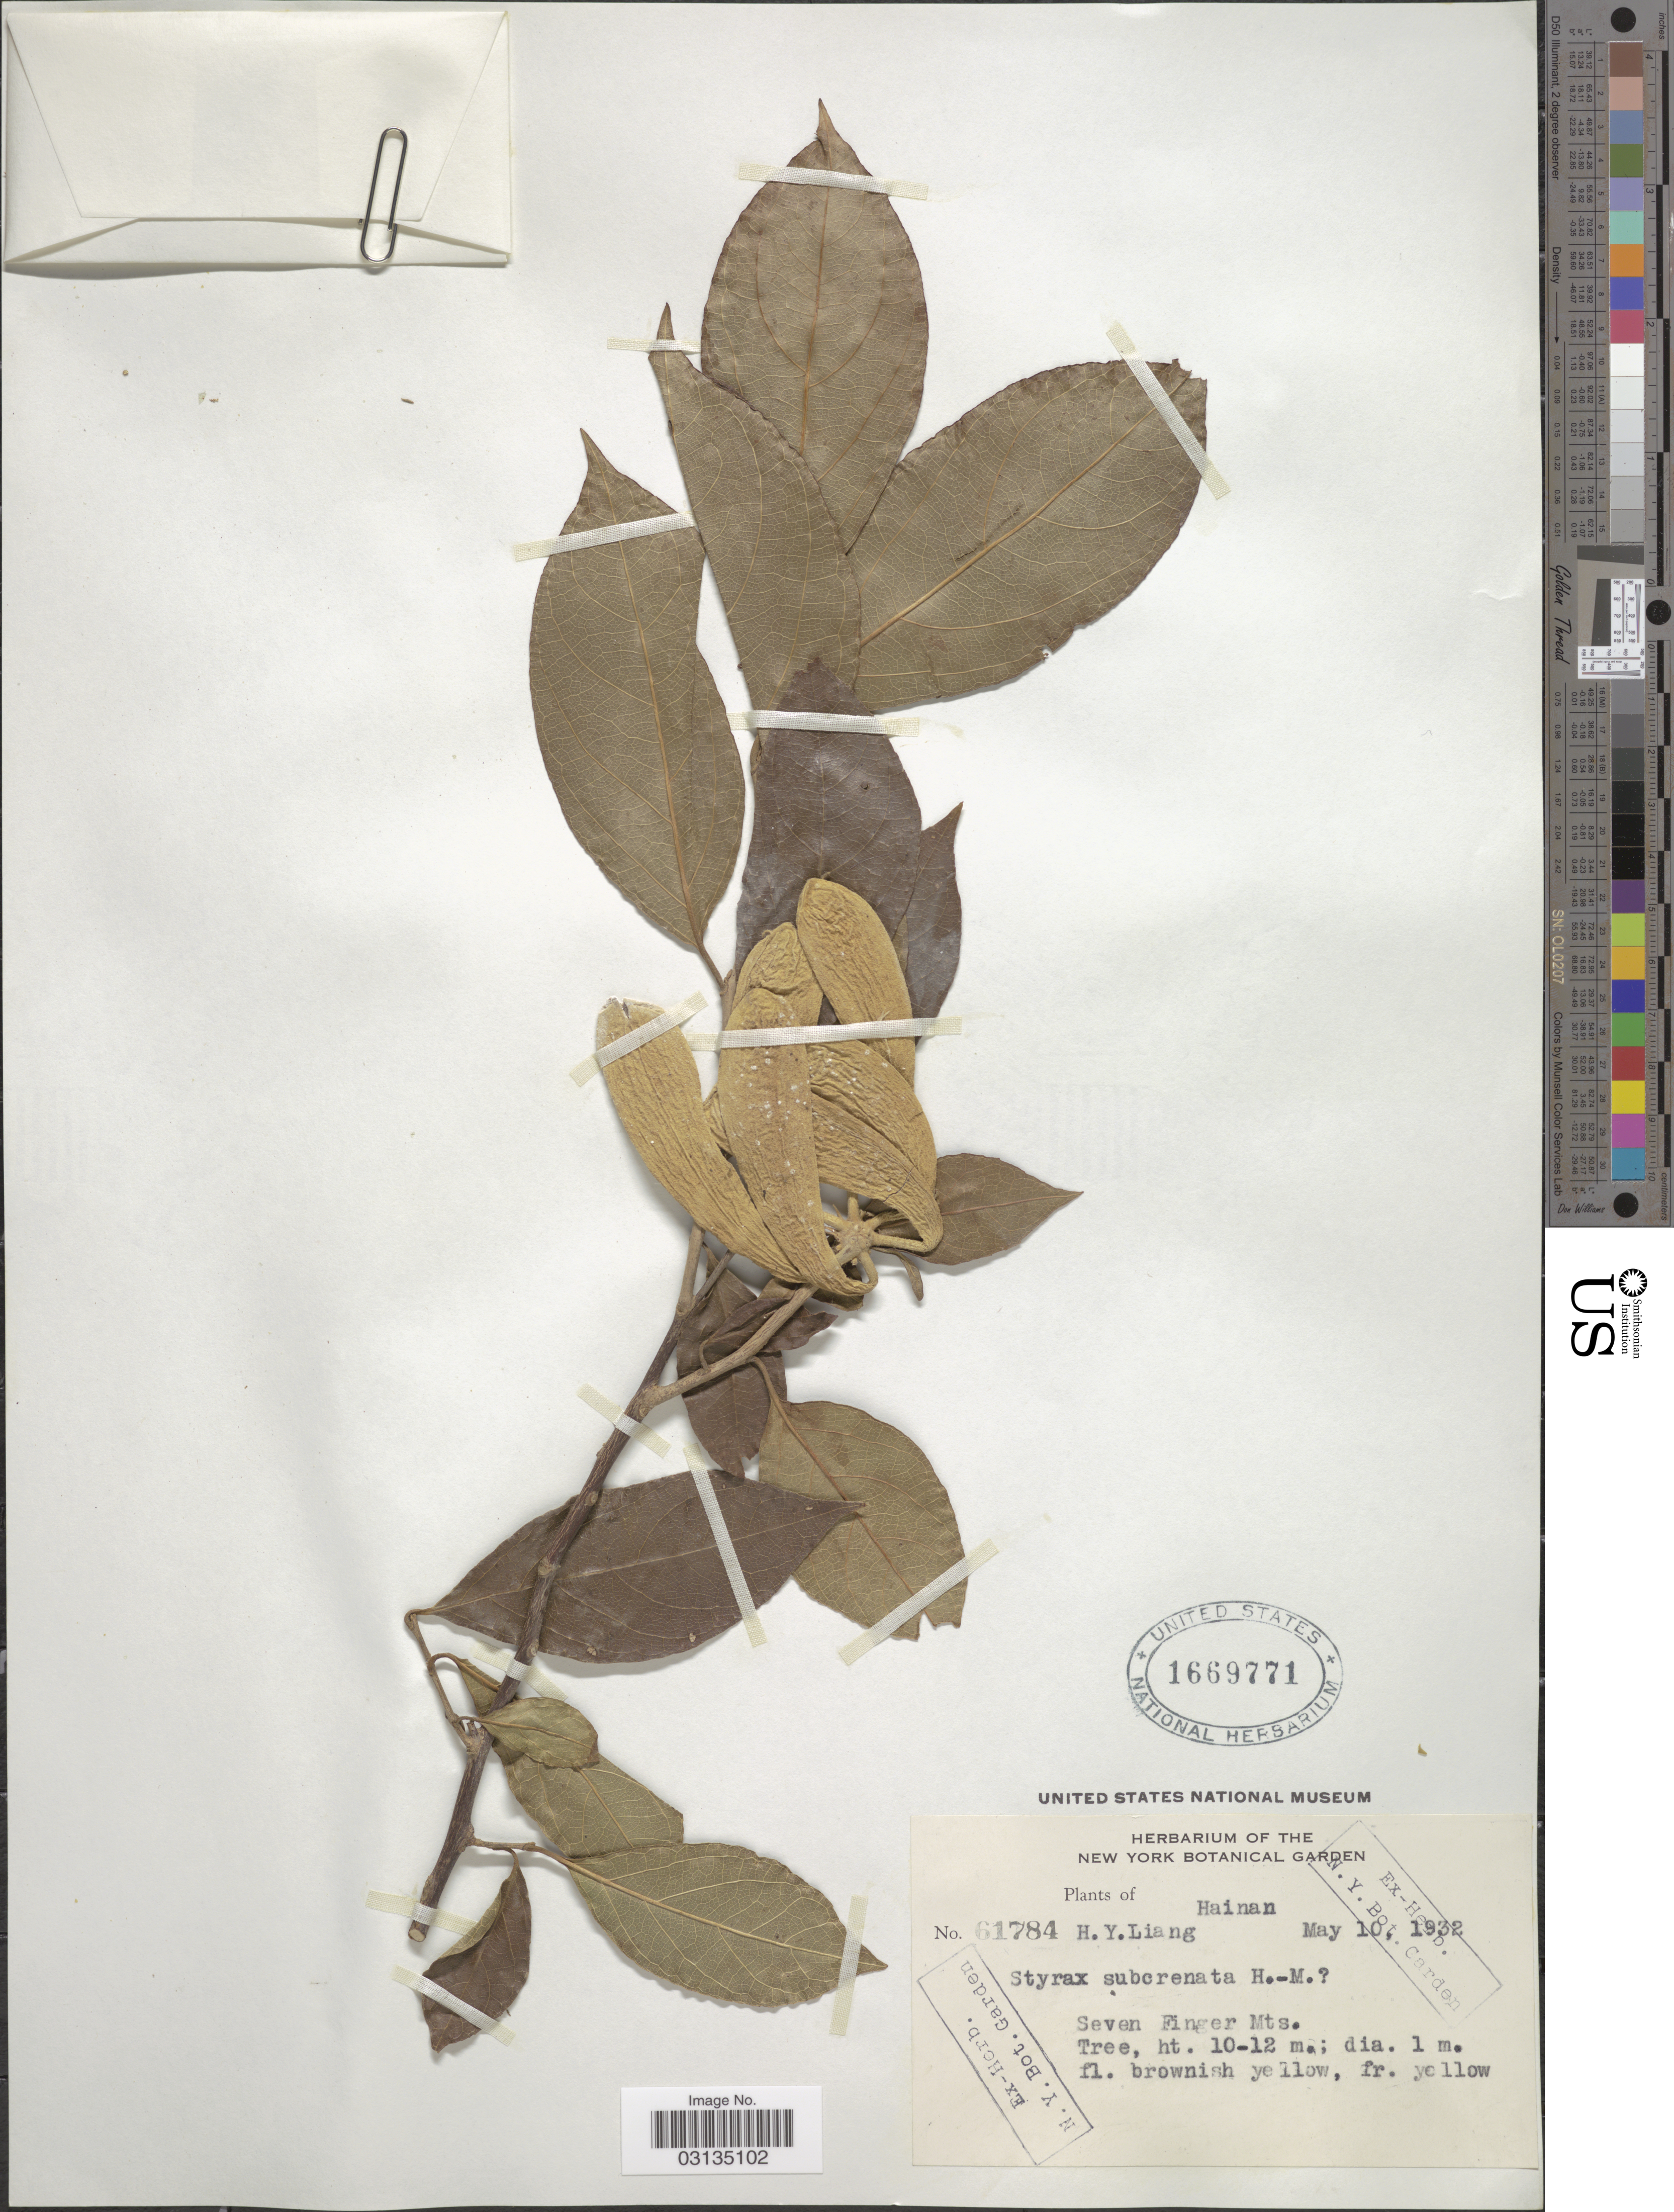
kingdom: Plantae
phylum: Tracheophyta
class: Magnoliopsida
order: Ericales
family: Styracaceae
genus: Styrax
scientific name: Styrax subcrenatus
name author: Hand.-Mazz.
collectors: H. Y. Liang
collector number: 61784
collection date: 1932-05-10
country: China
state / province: Hainan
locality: Seven Finger Mts.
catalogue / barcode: US 1669771